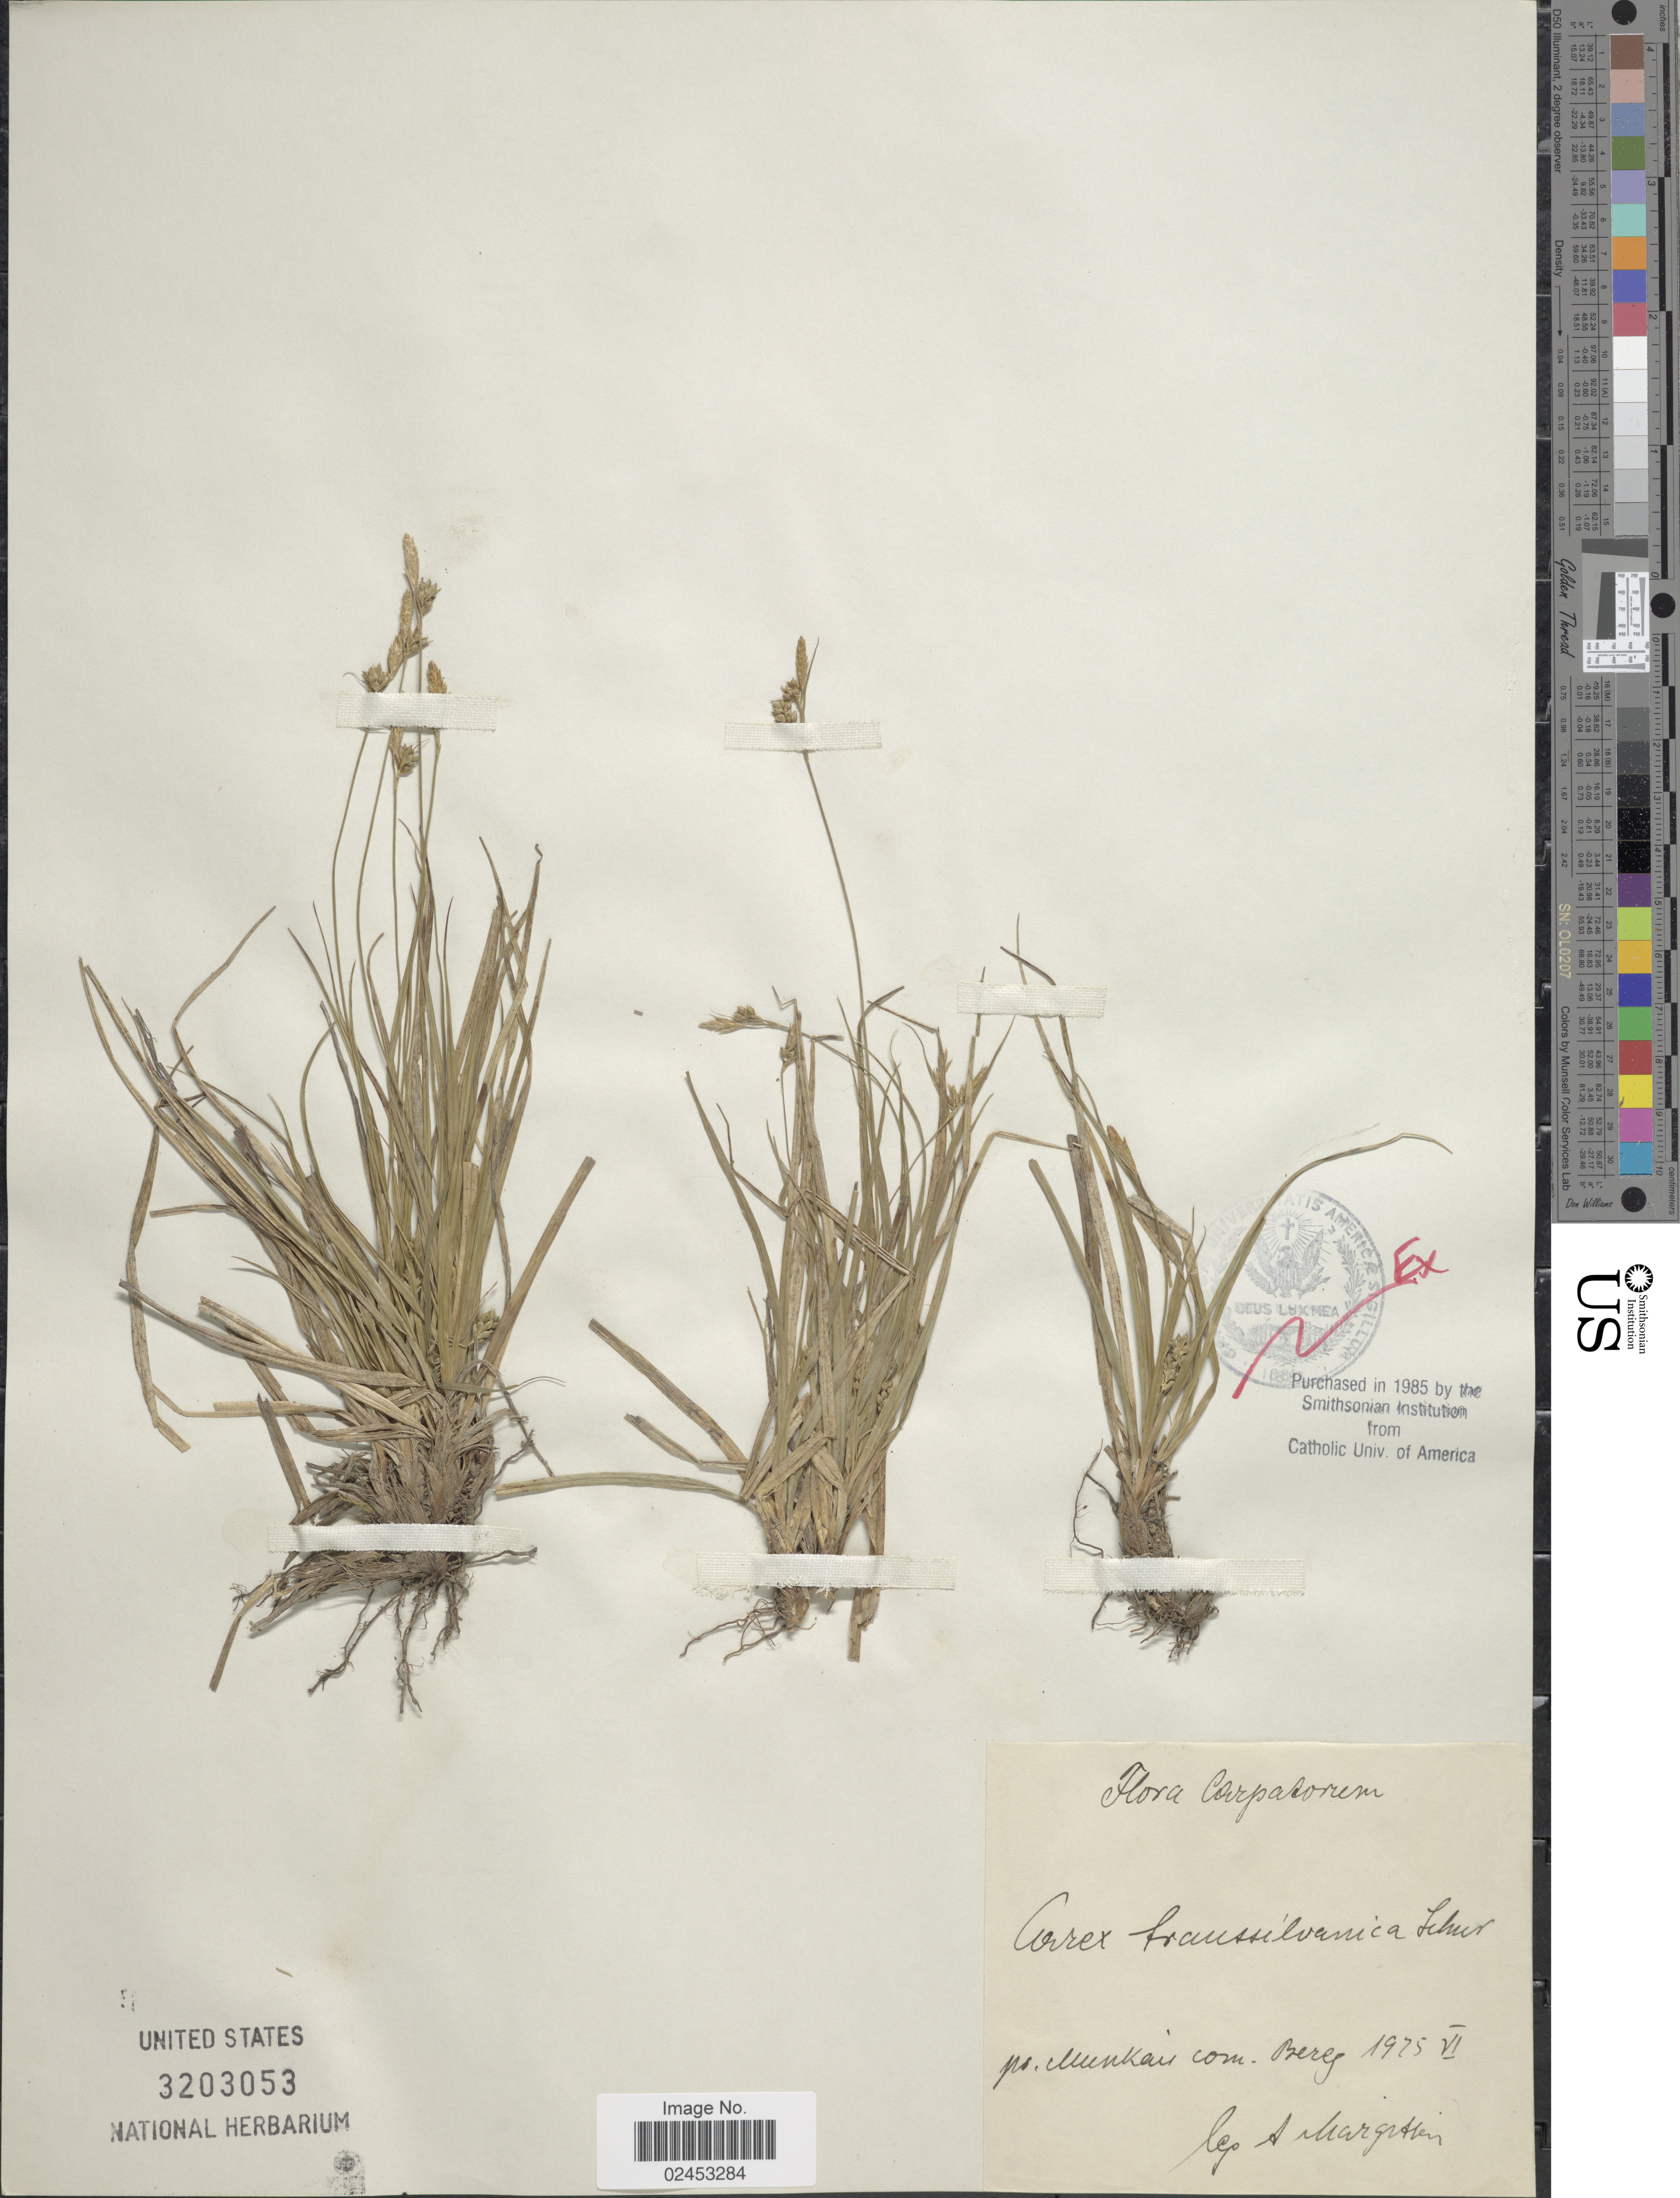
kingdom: Plantae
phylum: Tracheophyta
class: Liliopsida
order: Poales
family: Cyperaceae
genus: Carex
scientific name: Carex transsilvanica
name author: Schur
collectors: A. Margittai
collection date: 1925-06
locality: Carpatorem, pr. Munkais com. Berez.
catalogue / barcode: US 3203053